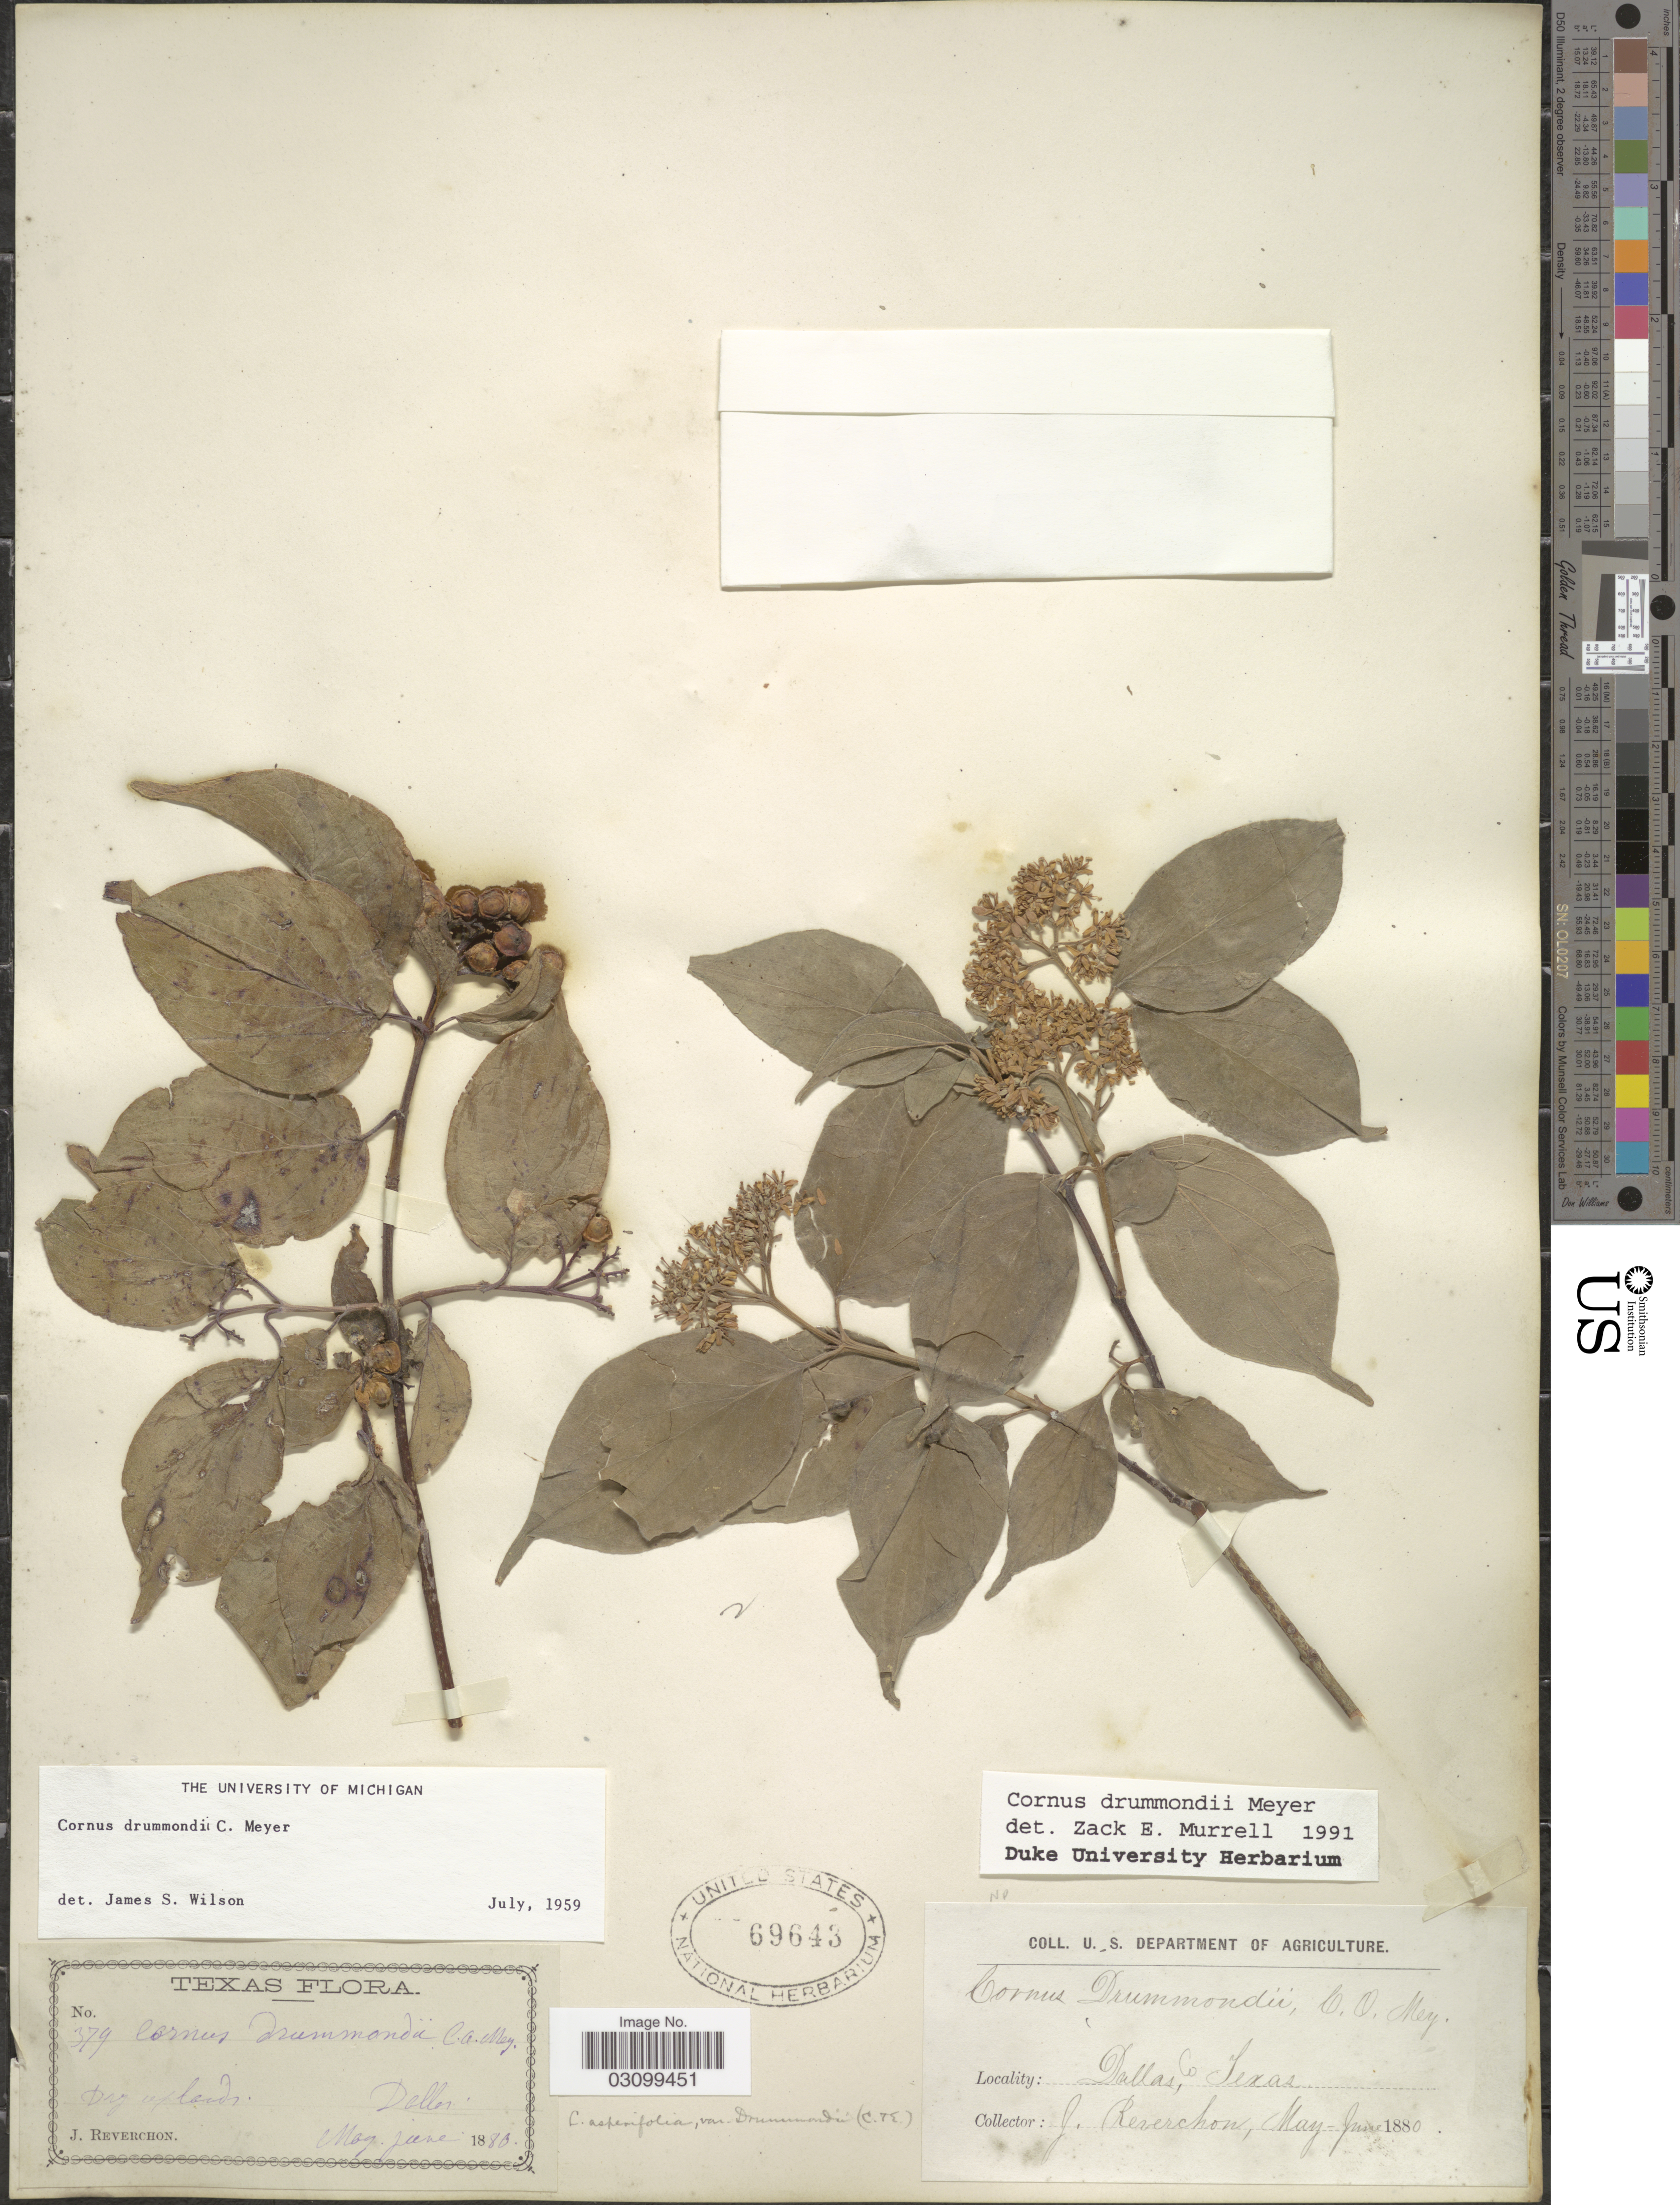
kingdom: Plantae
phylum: Tracheophyta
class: Magnoliopsida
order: Cornales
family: Cornaceae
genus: Cornus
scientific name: Cornus drummondii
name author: C.A. Mey.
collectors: J. Reverchon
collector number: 379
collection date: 1880-05/1880-06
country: United States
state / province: Texas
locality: Dallas Co.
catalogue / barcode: US 69643